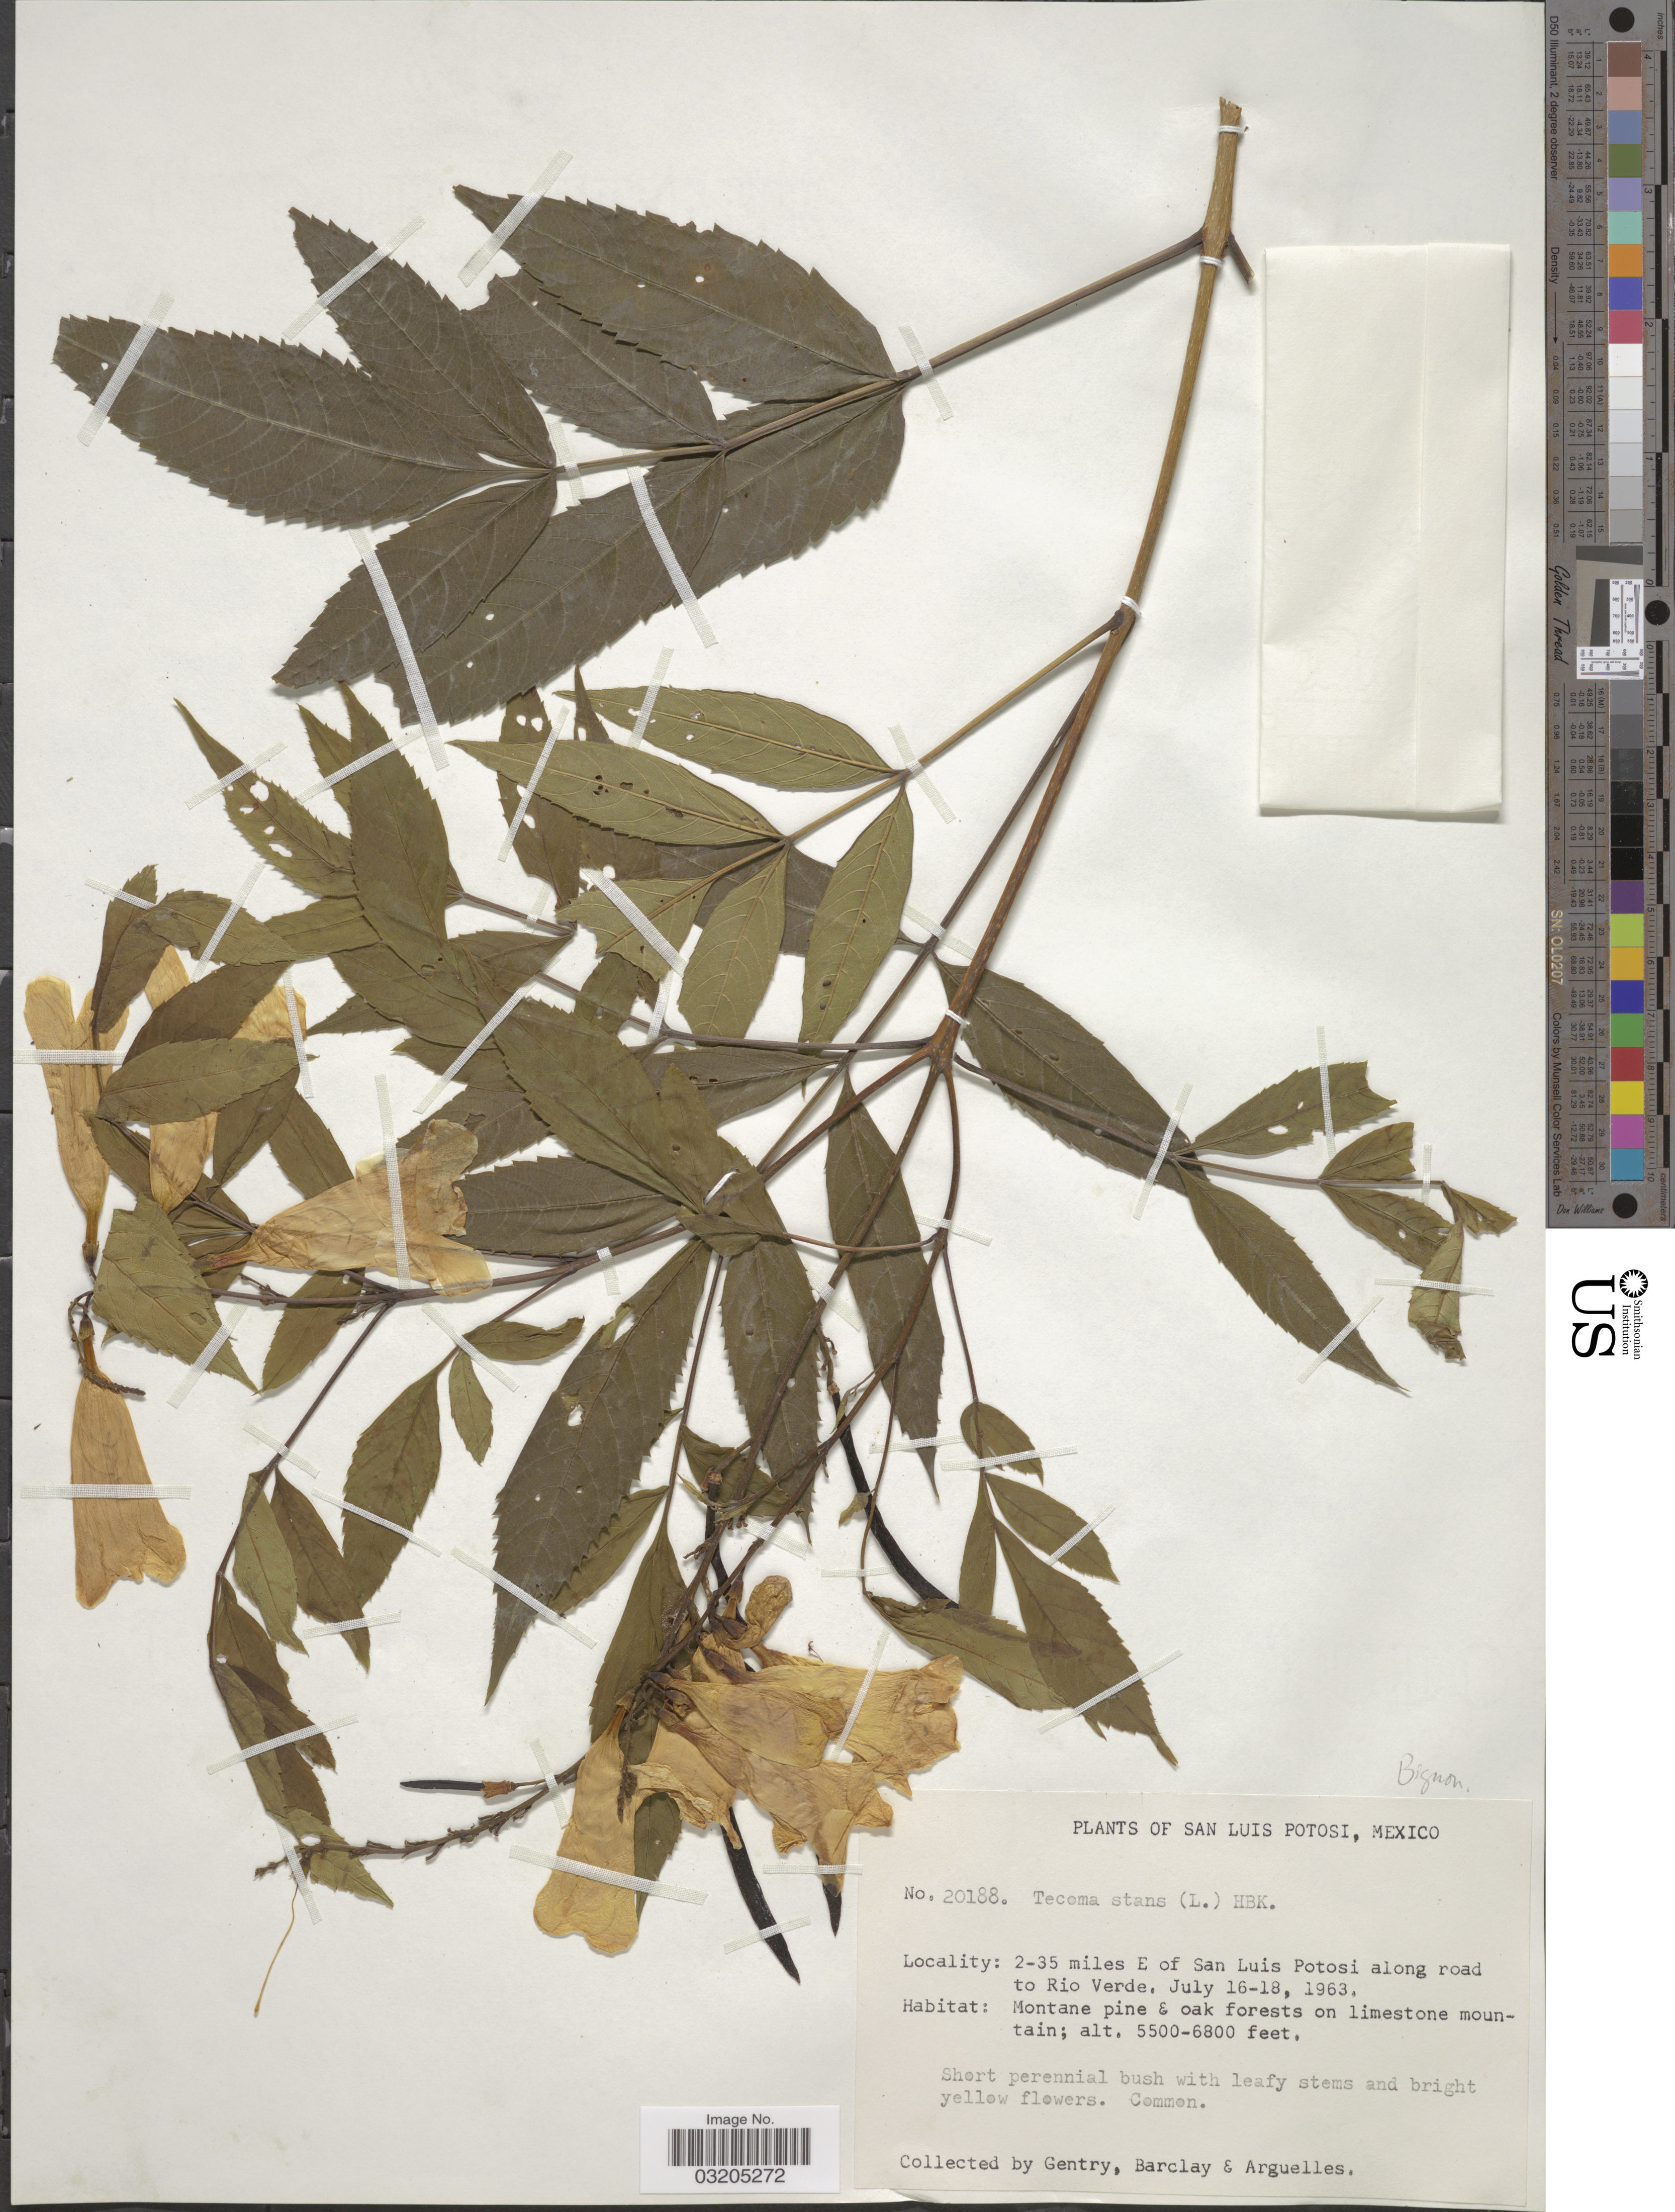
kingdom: Plantae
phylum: Tracheophyta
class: Magnoliopsida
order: Lamiales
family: Bignoniaceae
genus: Tecoma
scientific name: Tecoma stans var. stans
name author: (L.) Juss. ex Kunth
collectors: Gentry, --, -- Barclay & Arguelles, --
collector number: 20188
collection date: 1963-07-16/1963-07-18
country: Argentina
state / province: San Luis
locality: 2-35 miles E of San Luis Potosi along road to Rio Verde.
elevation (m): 1676